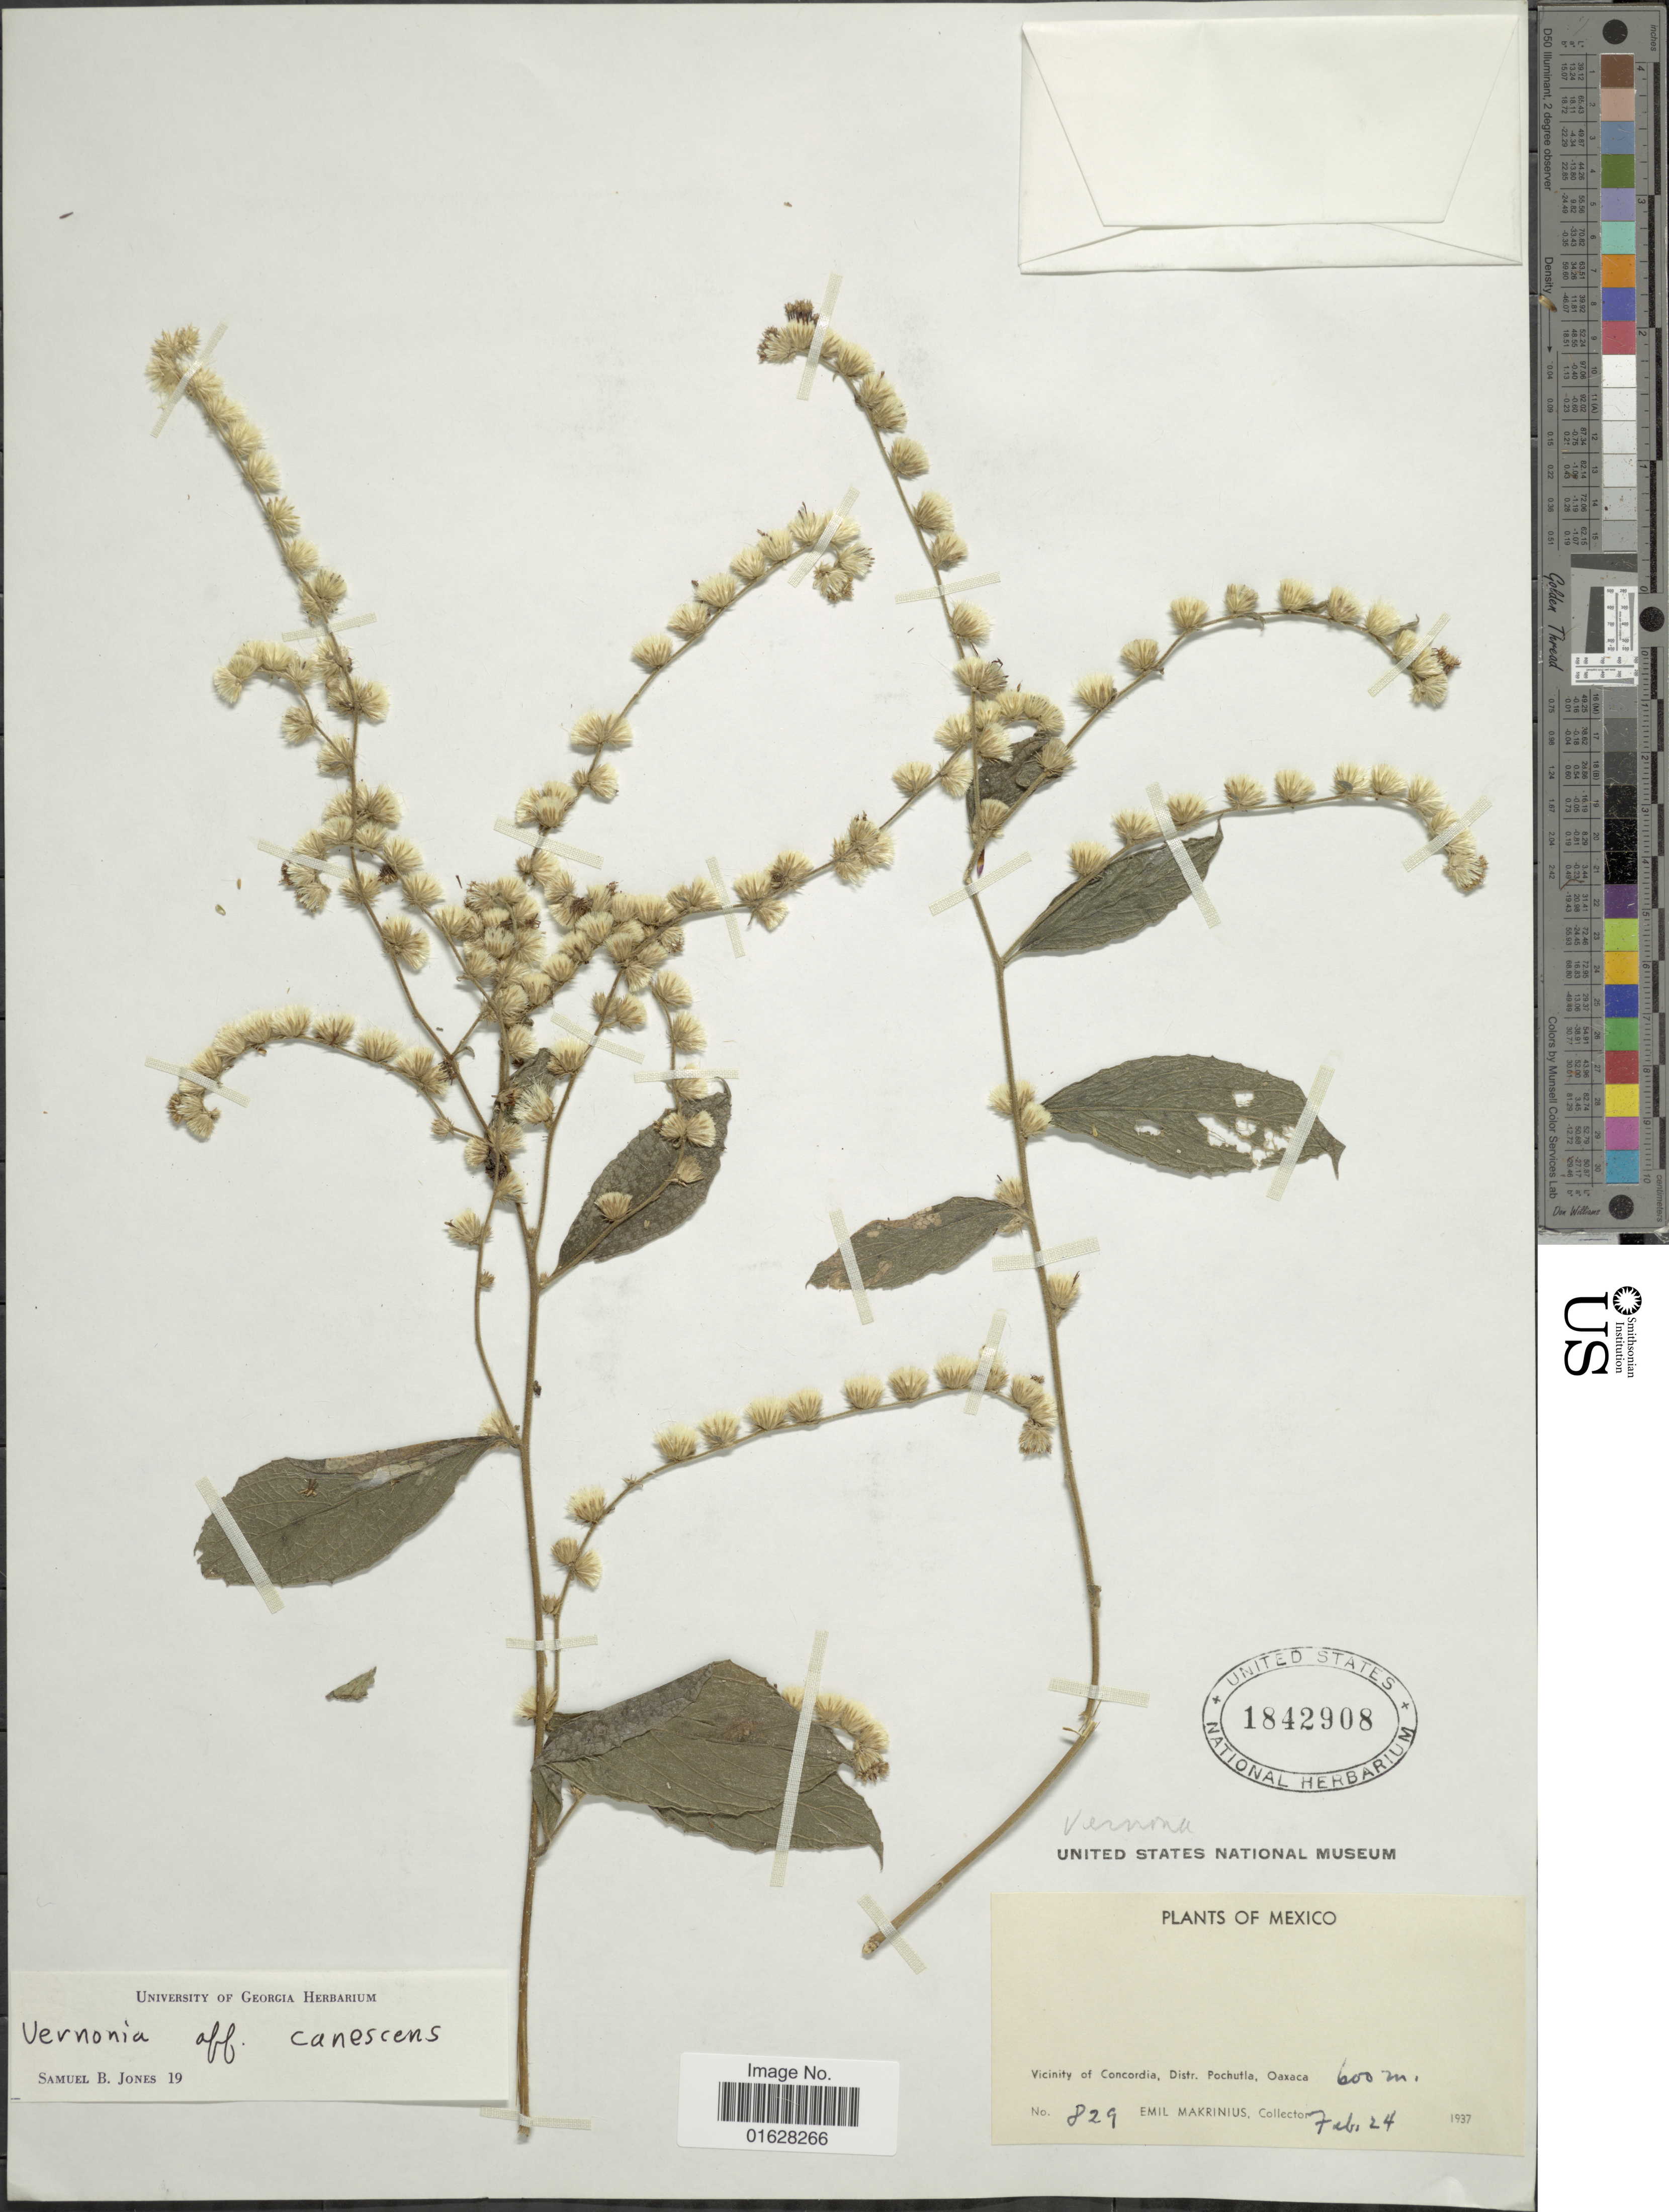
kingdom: Plantae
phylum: Tracheophyta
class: Magnoliopsida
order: Asterales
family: Asteraceae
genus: Lepidaploa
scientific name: Lepidaploa canescens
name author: (Kunth) H. Rob.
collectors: E. Makrinius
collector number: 829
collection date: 1937-02-24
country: Mexico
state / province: Oaxaca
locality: Vicinity of Concordia, Distr. Pochutla, Oaxaca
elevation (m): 600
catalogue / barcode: US 1742908